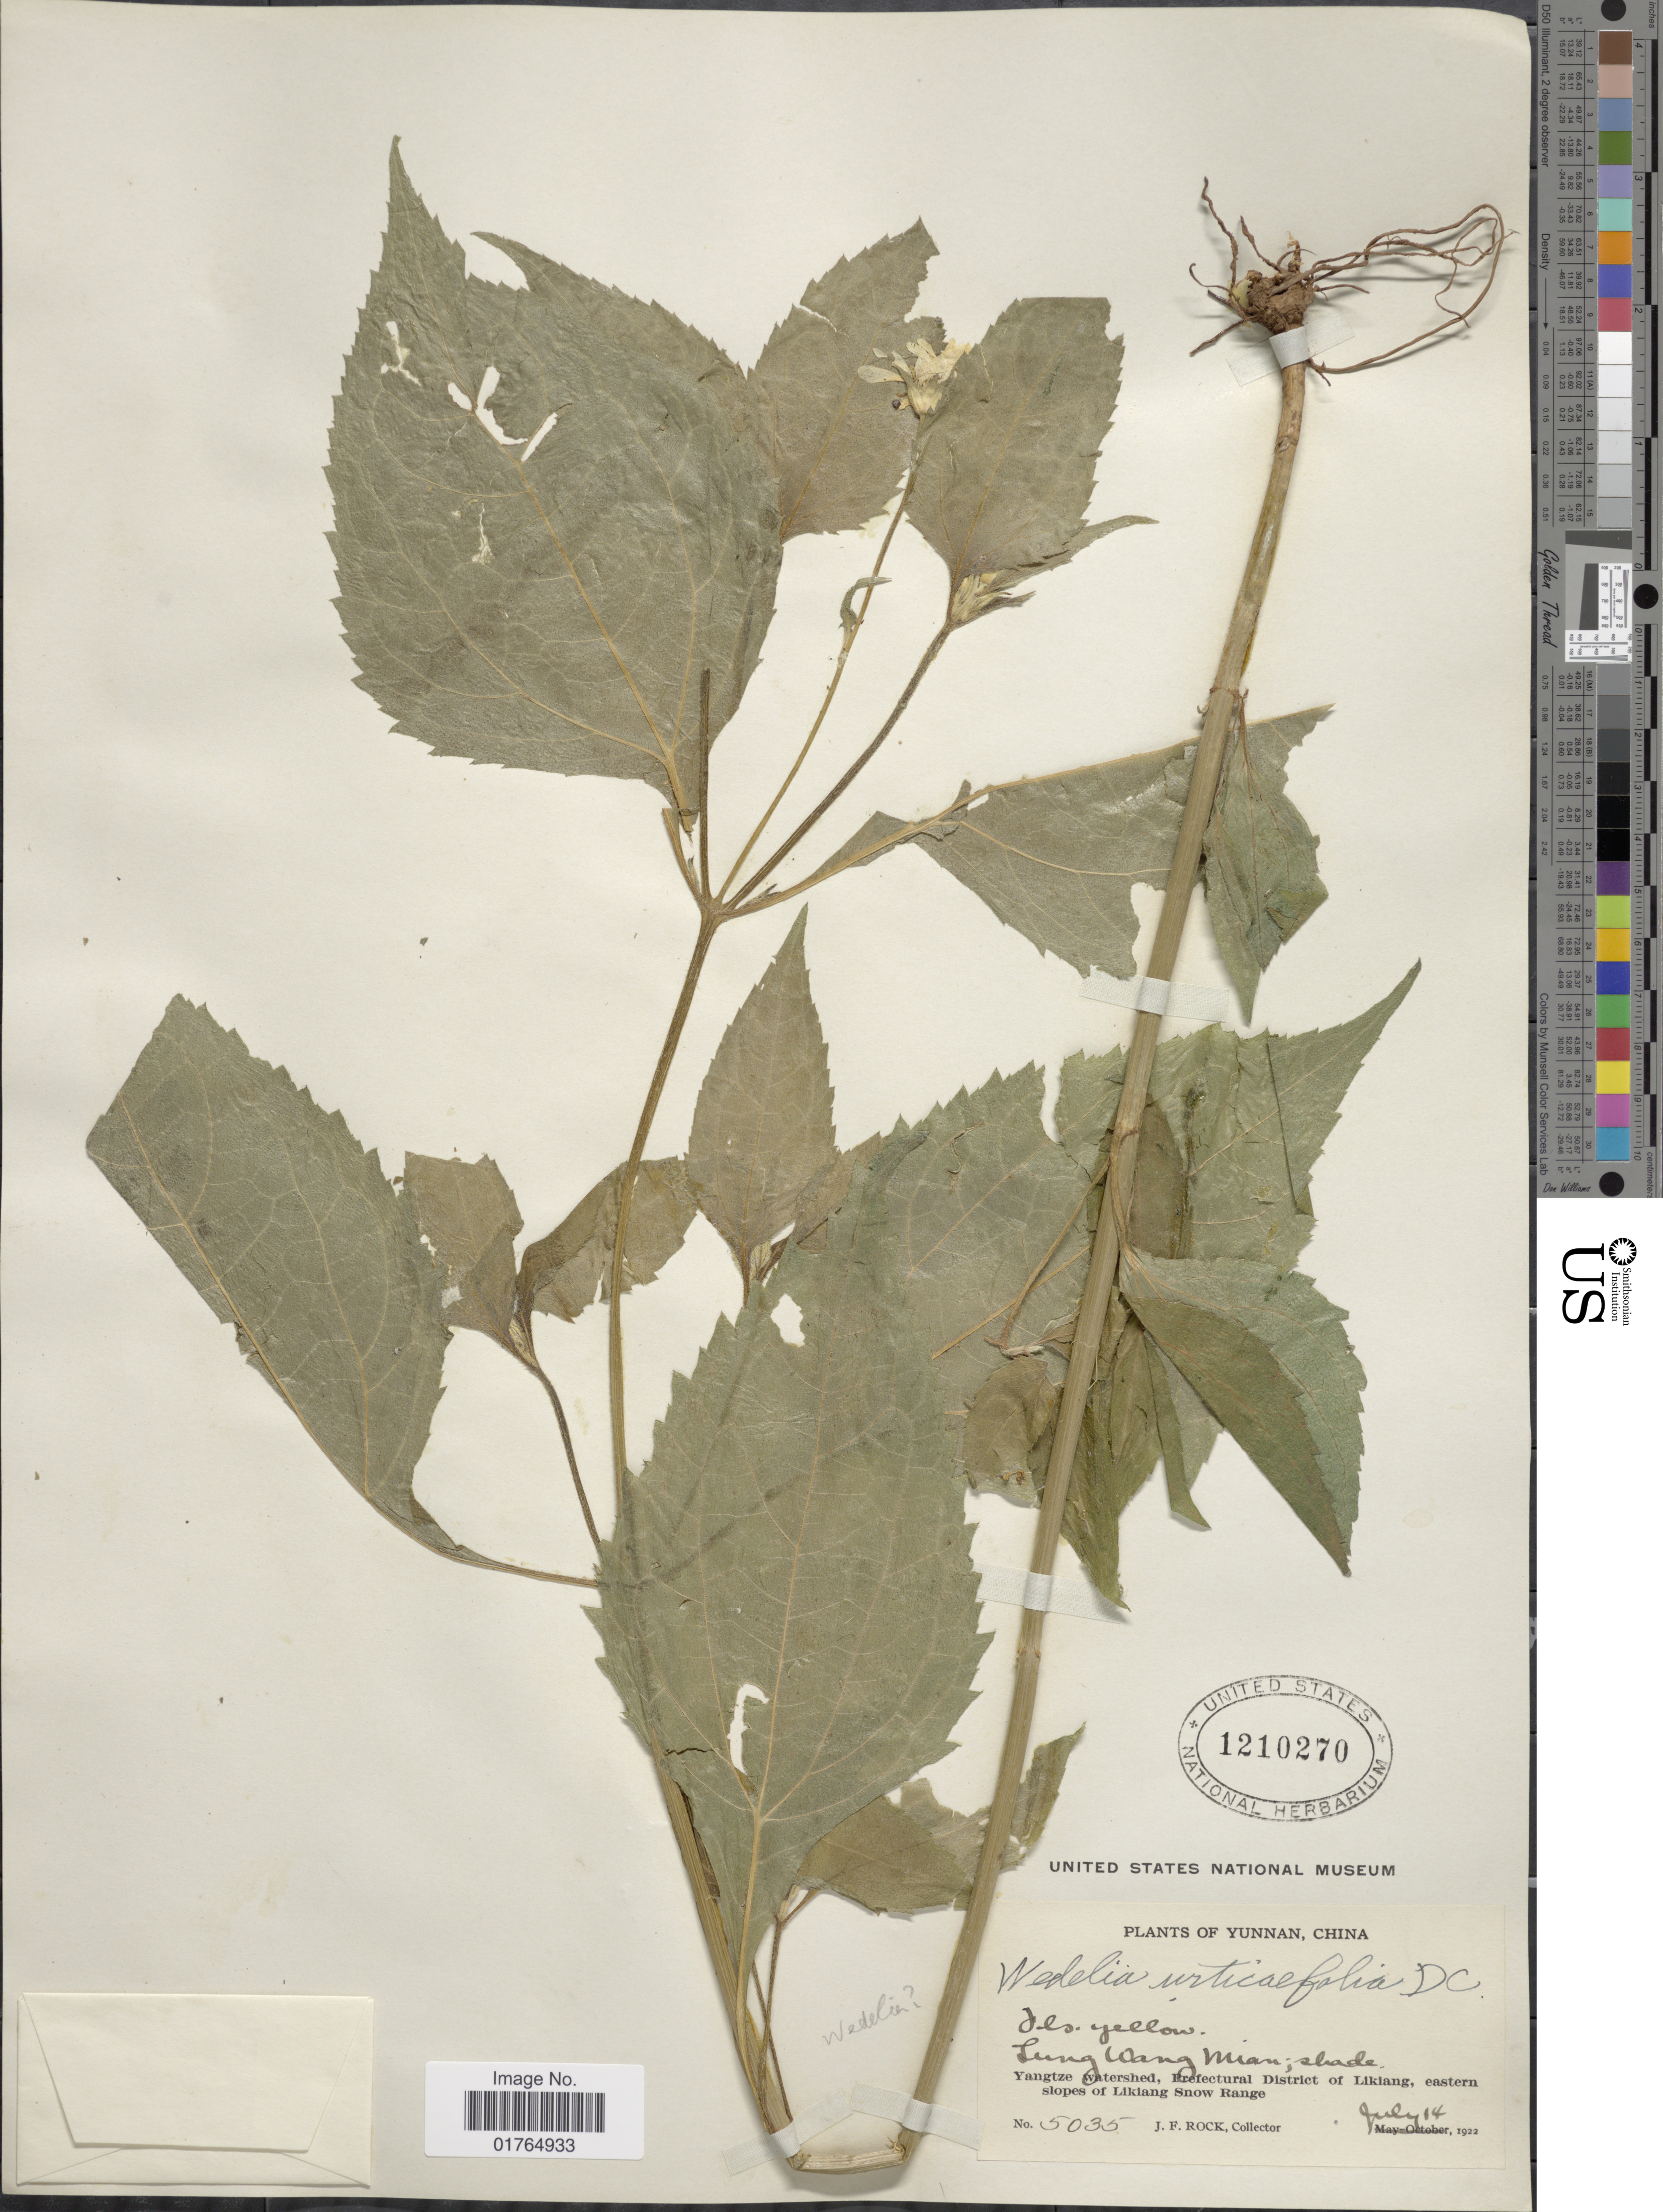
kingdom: Plantae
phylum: Tracheophyta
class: Magnoliopsida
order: Asterales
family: Asteraceae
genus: Wedelia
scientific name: Wedelia urticifolia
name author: DC.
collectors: J. Rock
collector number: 5035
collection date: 1922-07-14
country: China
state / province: Yunnan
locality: Lung Wang Mian. Yangtze watershed, Prefectural District of Likiang, eastern slopes of Likiang Snow Range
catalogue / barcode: US 1210270